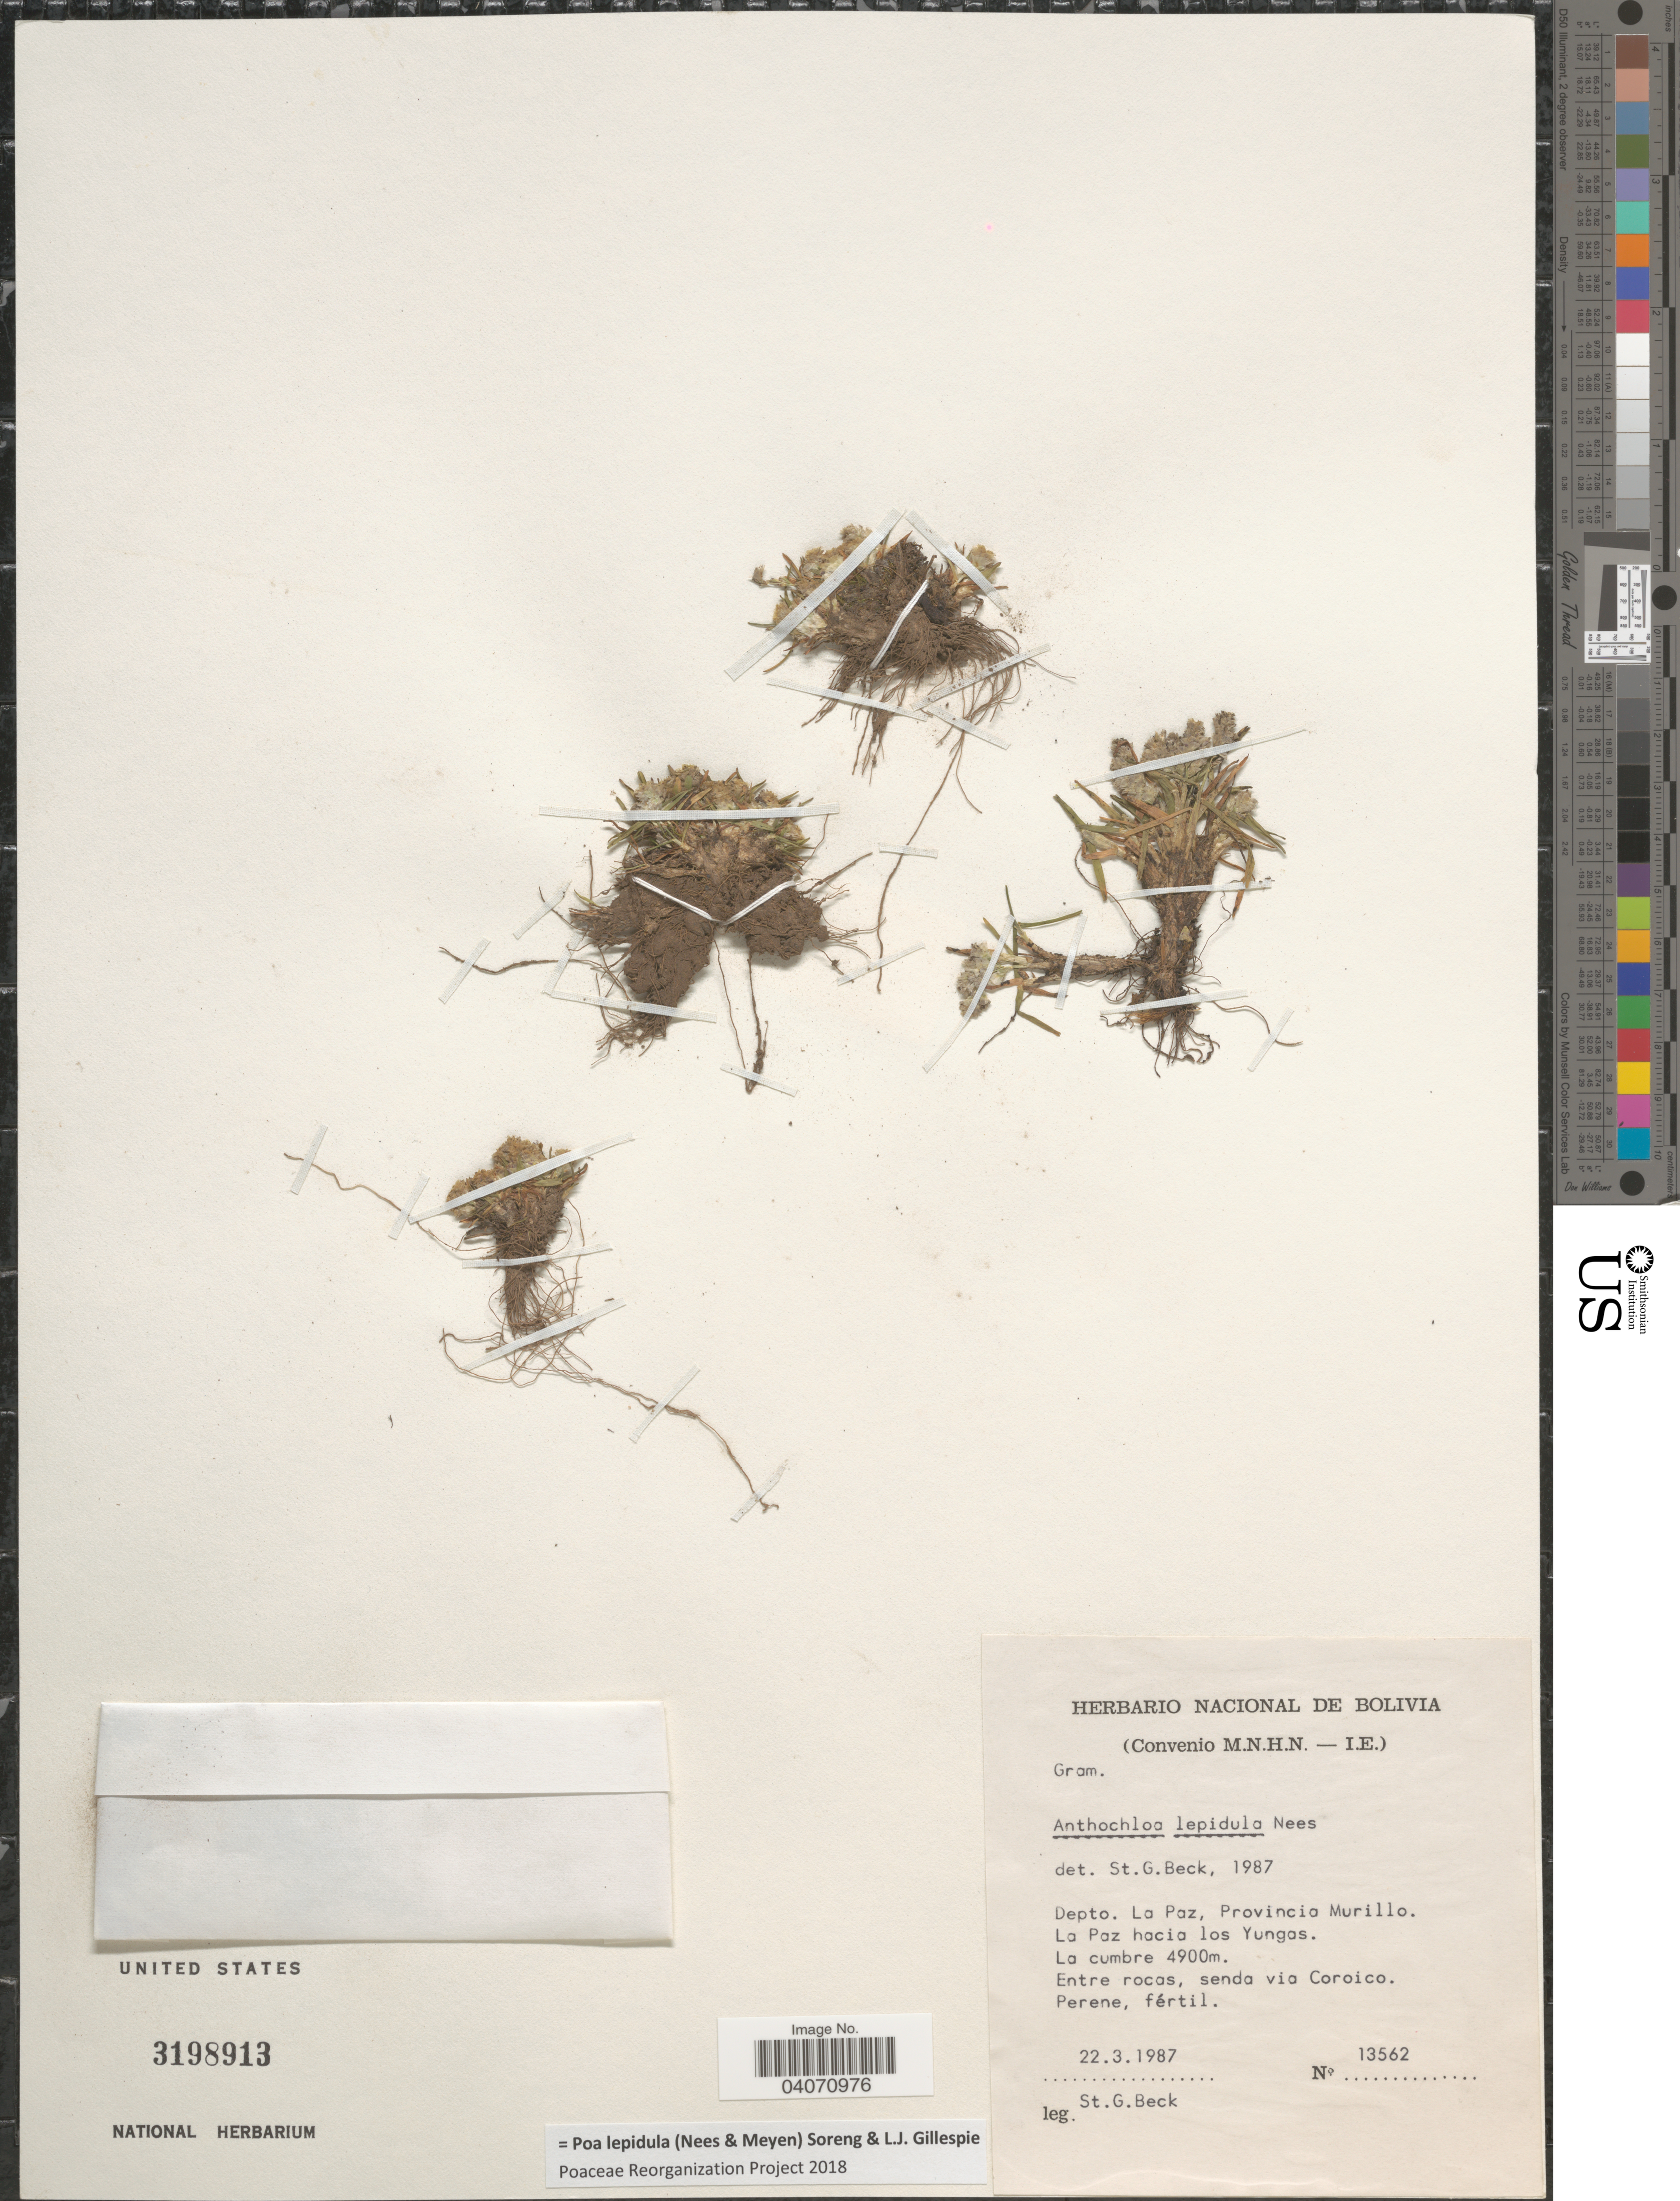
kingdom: Plantae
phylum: Tracheophyta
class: Liliopsida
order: Poales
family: Poaceae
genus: Poa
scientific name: Poa lepidula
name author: (Nees & Meyen) Soreng & L.J. Gillespie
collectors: S. G. Beck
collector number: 13562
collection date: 1987-03-22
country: Bolivia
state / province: La Paz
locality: Depto. La Paz, Provincia Murillo. La Paz hacia los Yungas. La cumbre. Entre rocas, senda via Coroico.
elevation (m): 4900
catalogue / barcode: US 3198913